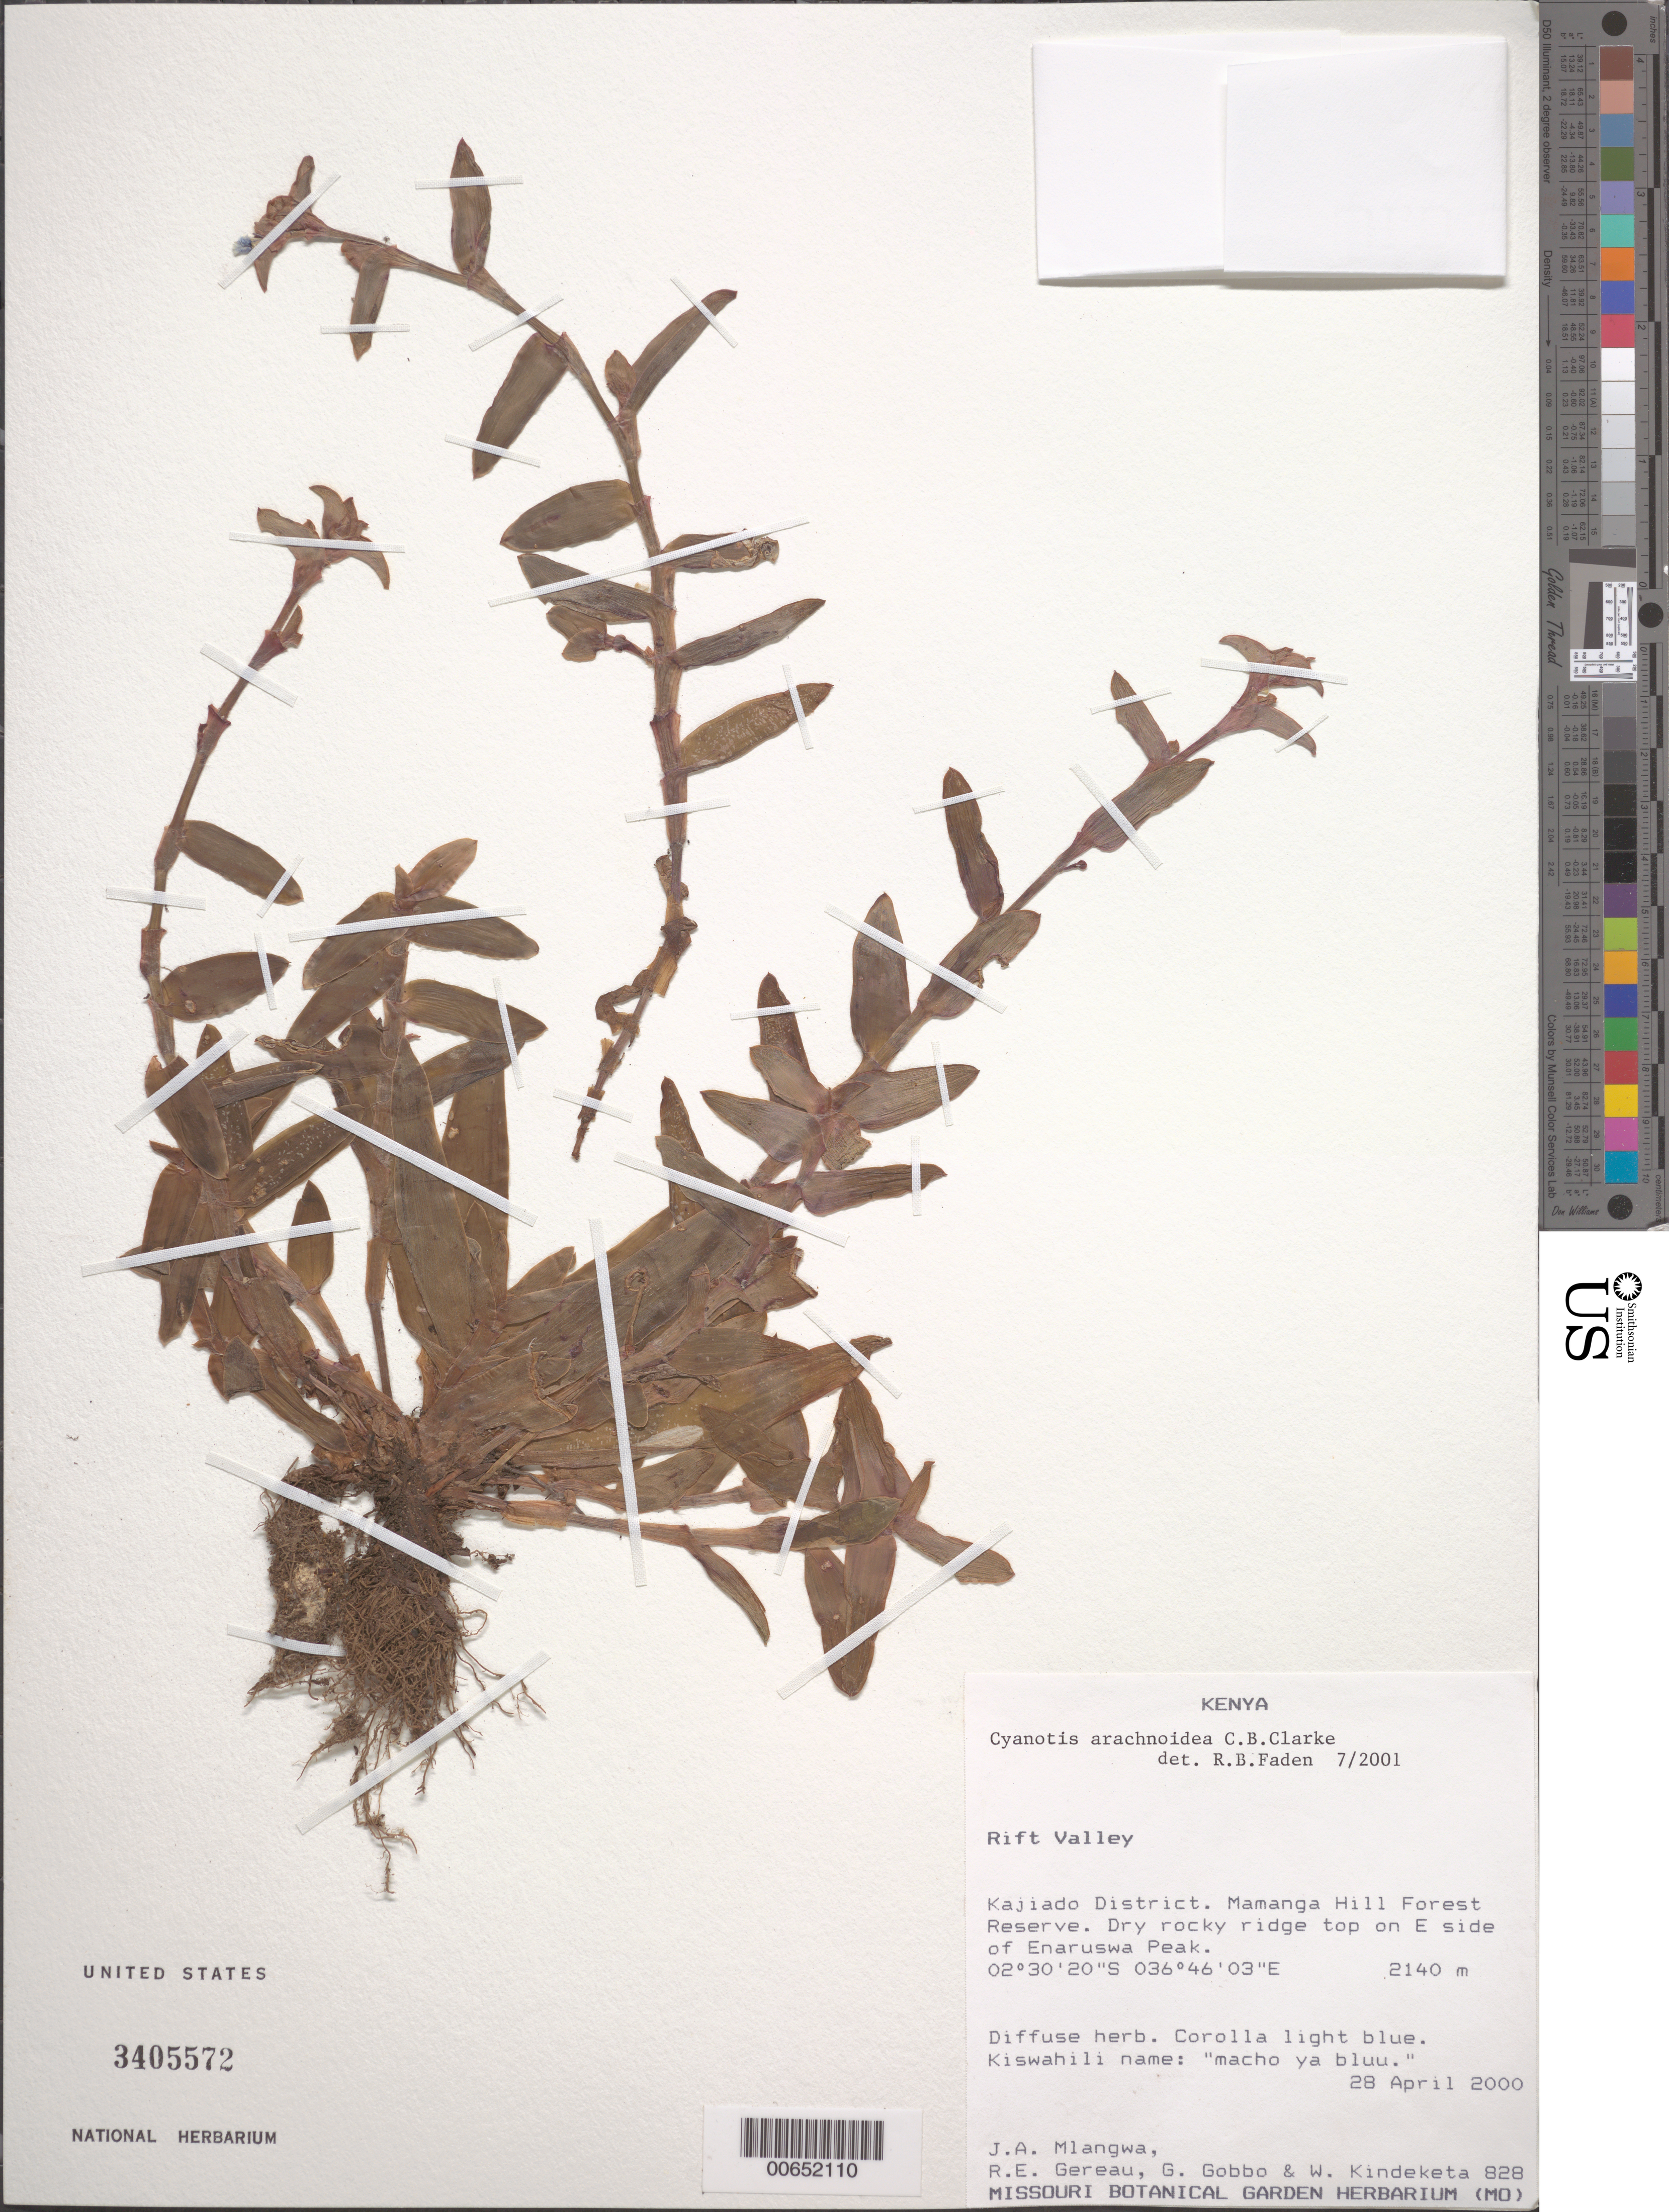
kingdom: Plantae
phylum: Tracheophyta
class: Liliopsida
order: Commelinales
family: Commelinaceae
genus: Cyanotis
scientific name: Cyanotis arachnoidea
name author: C.B. Clarke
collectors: J. Mlangwa, R. E. Gereau, G. Gobbo & W. Kindeketa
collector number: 828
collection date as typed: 28 04 2000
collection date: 2000-04-28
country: Kenya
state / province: Kajiado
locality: Rift valley, kajiado dist., mamanga hill forest reserve, e of enaruswa peak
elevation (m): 2140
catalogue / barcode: US 3405572